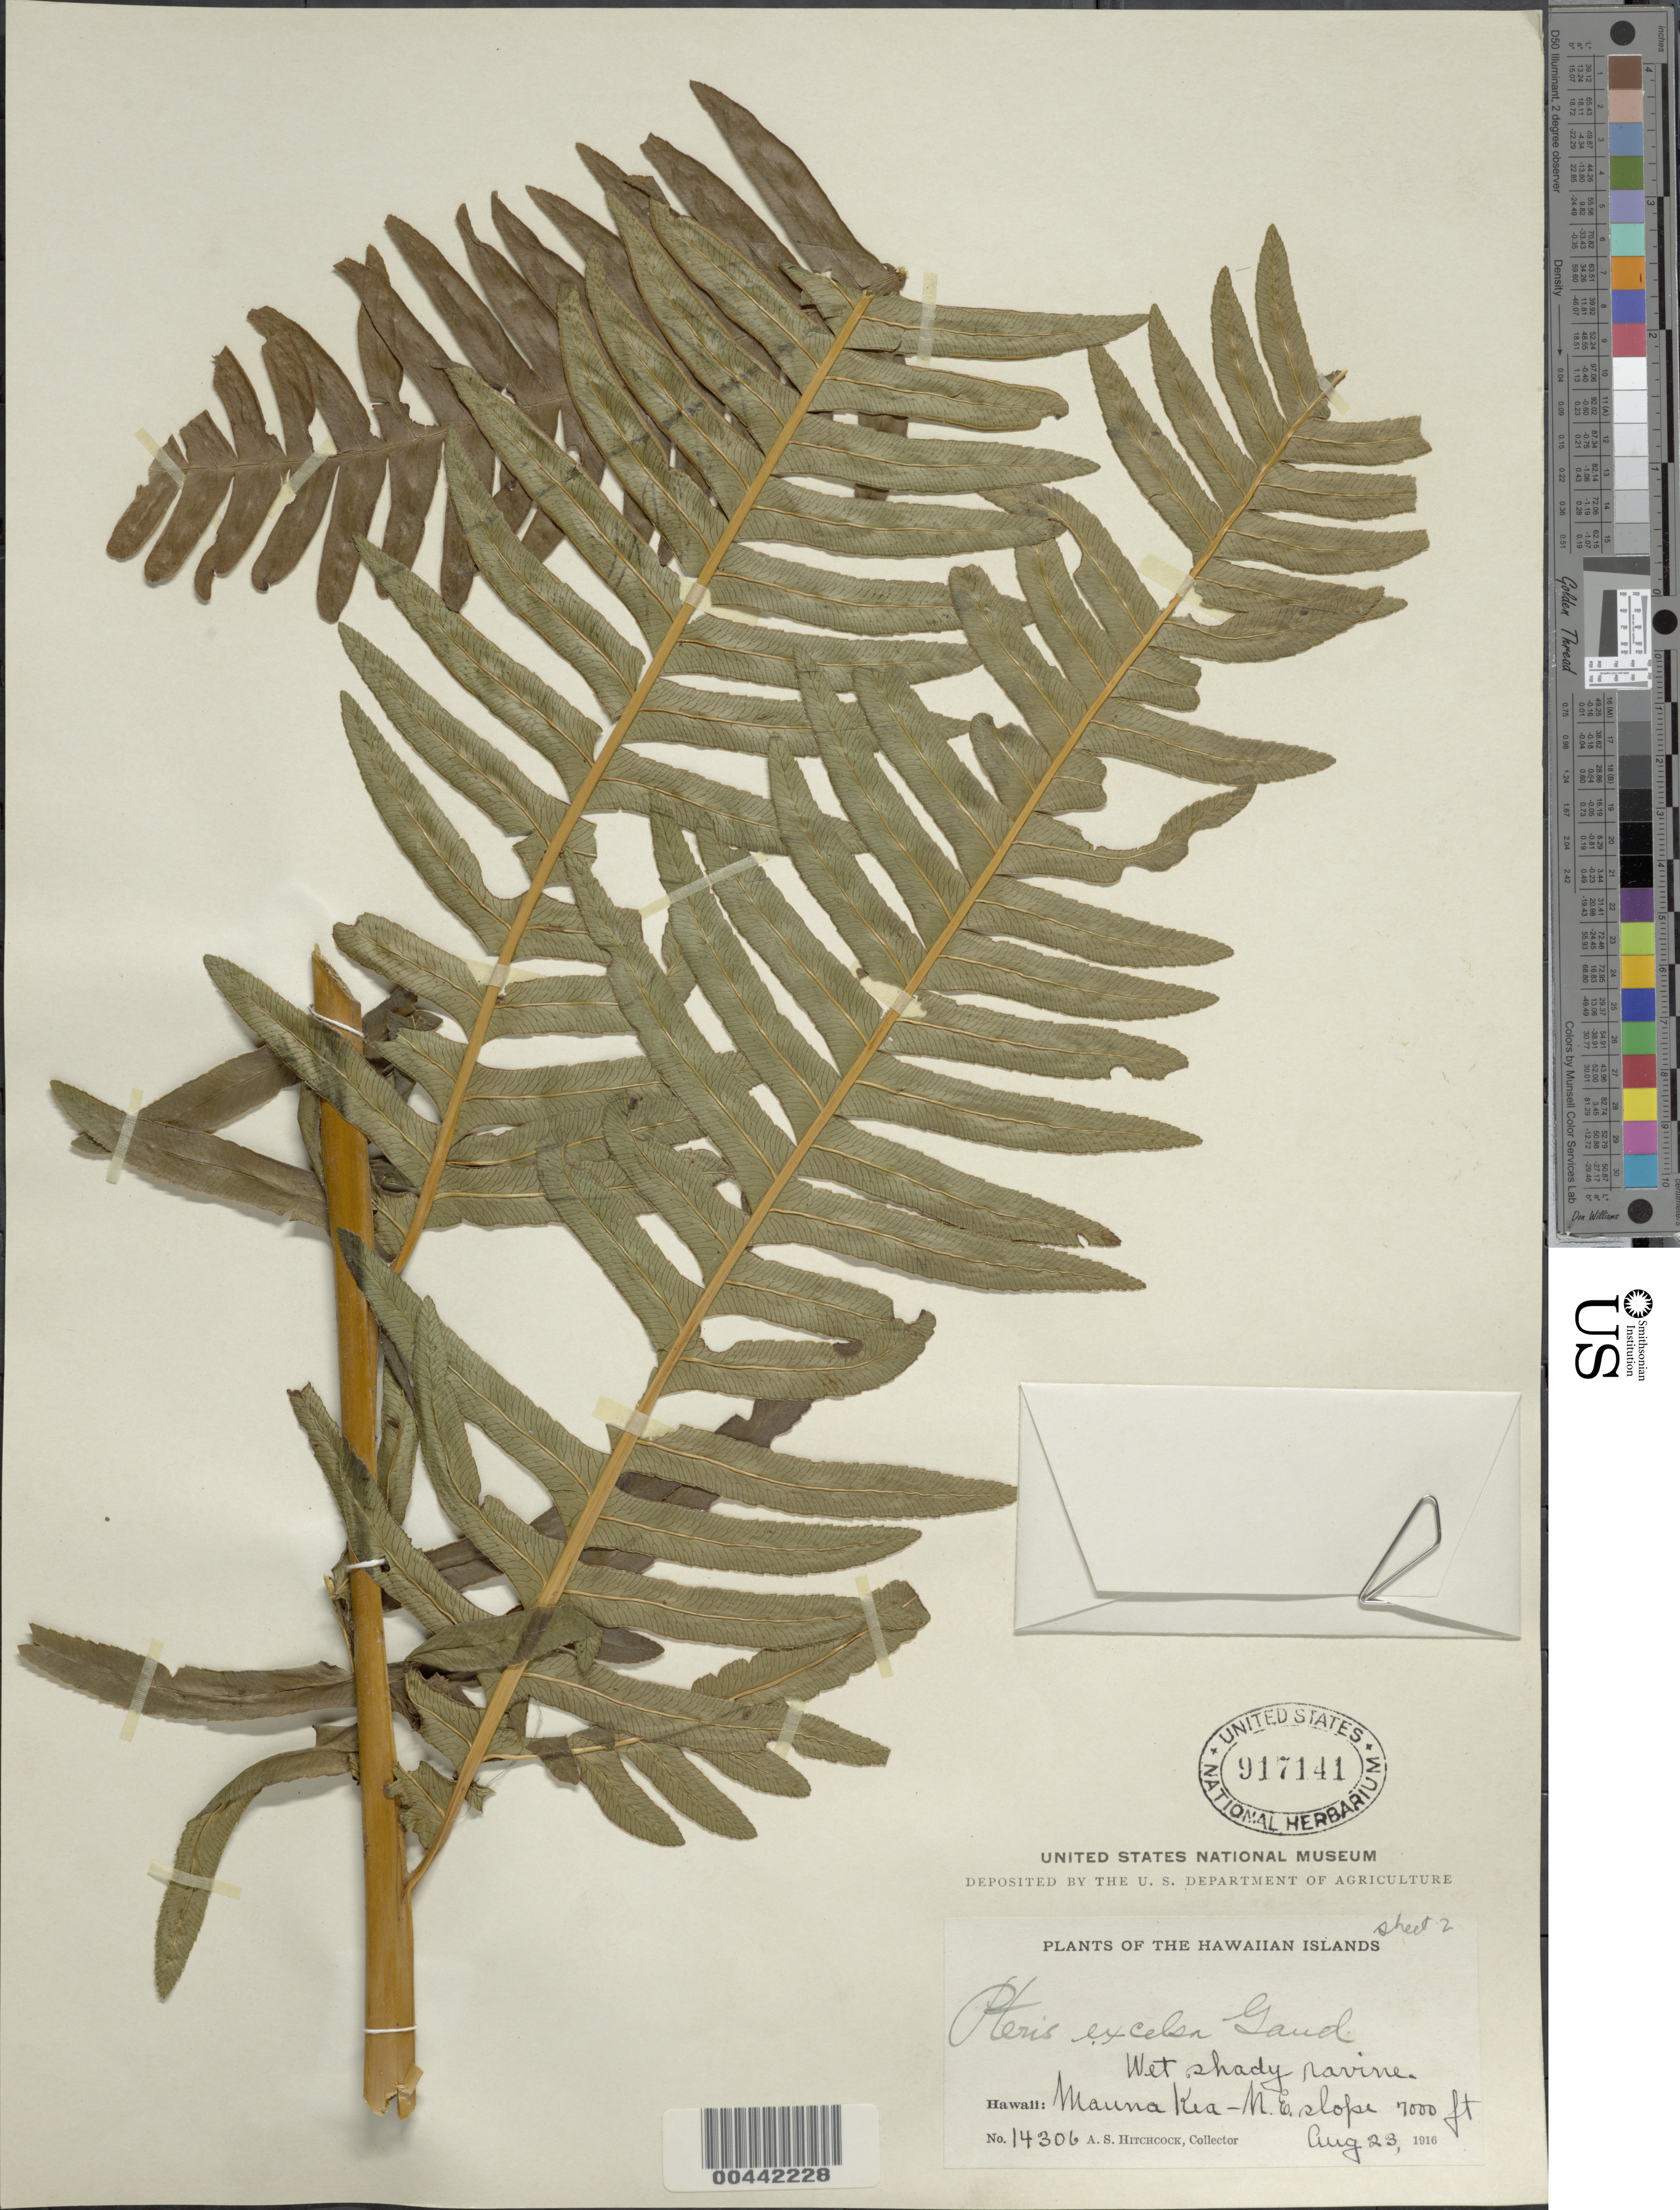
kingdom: Plantae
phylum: Tracheophyta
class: Polypodiopsida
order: Polypodiales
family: Pteridaceae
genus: Pteris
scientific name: Pteris terminalis var. terminalis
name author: Wall.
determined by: Wagner, W. L., (BOT), Smithsonian Institution - National Museum of Natural History (UNITED STATES)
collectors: A. S. Hitchcock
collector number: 14306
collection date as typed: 23 Aug 1916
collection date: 1916-08-23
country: United States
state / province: Hawaii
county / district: Hawaii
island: Hawaii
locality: Mauna Kea, NE slope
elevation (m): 2134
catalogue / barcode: US 917141